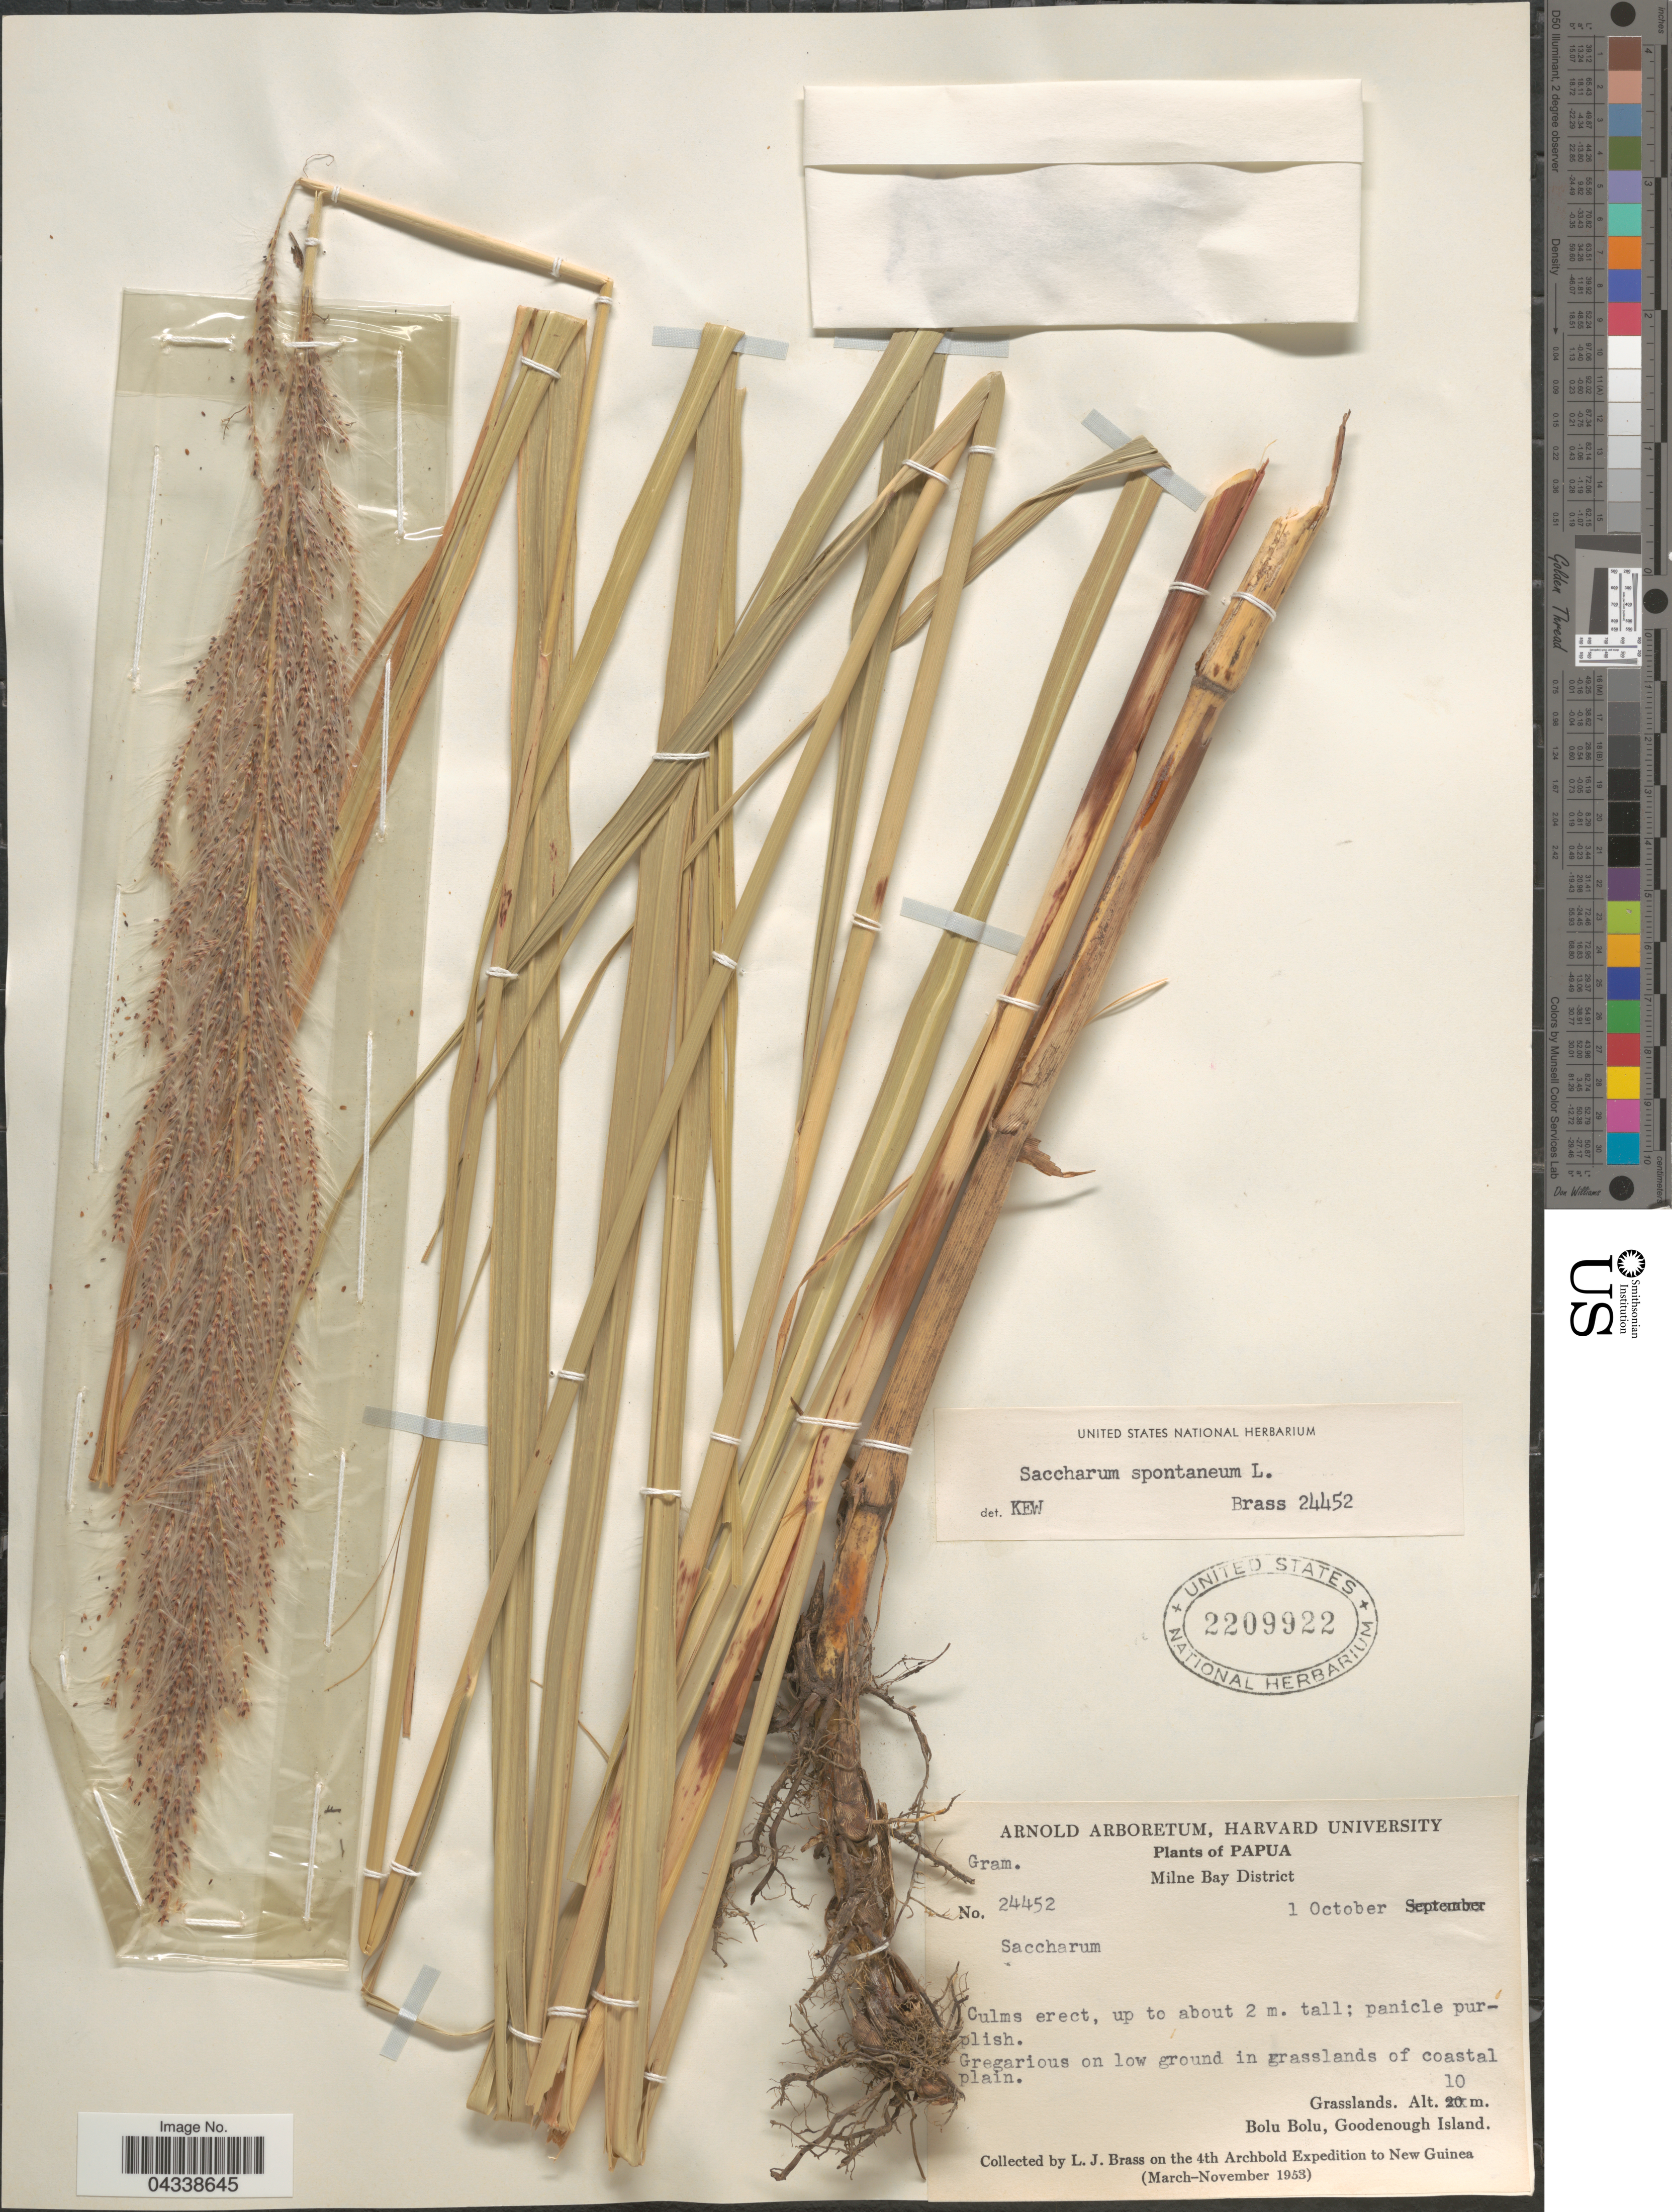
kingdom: Plantae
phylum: Tracheophyta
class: Liliopsida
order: Poales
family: Poaceae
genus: Saccharum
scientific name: Saccharum spontaneum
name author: L.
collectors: L. J. Brass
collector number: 24452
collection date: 1953-10-01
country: Papua New Guinea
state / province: Milne Bay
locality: Papua. Milne Bay District. Bolu Bolu, Goodenough Island. The 4th Archbold Expedition to New Guinea (March-November 1953).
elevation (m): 10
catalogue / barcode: US 2209922